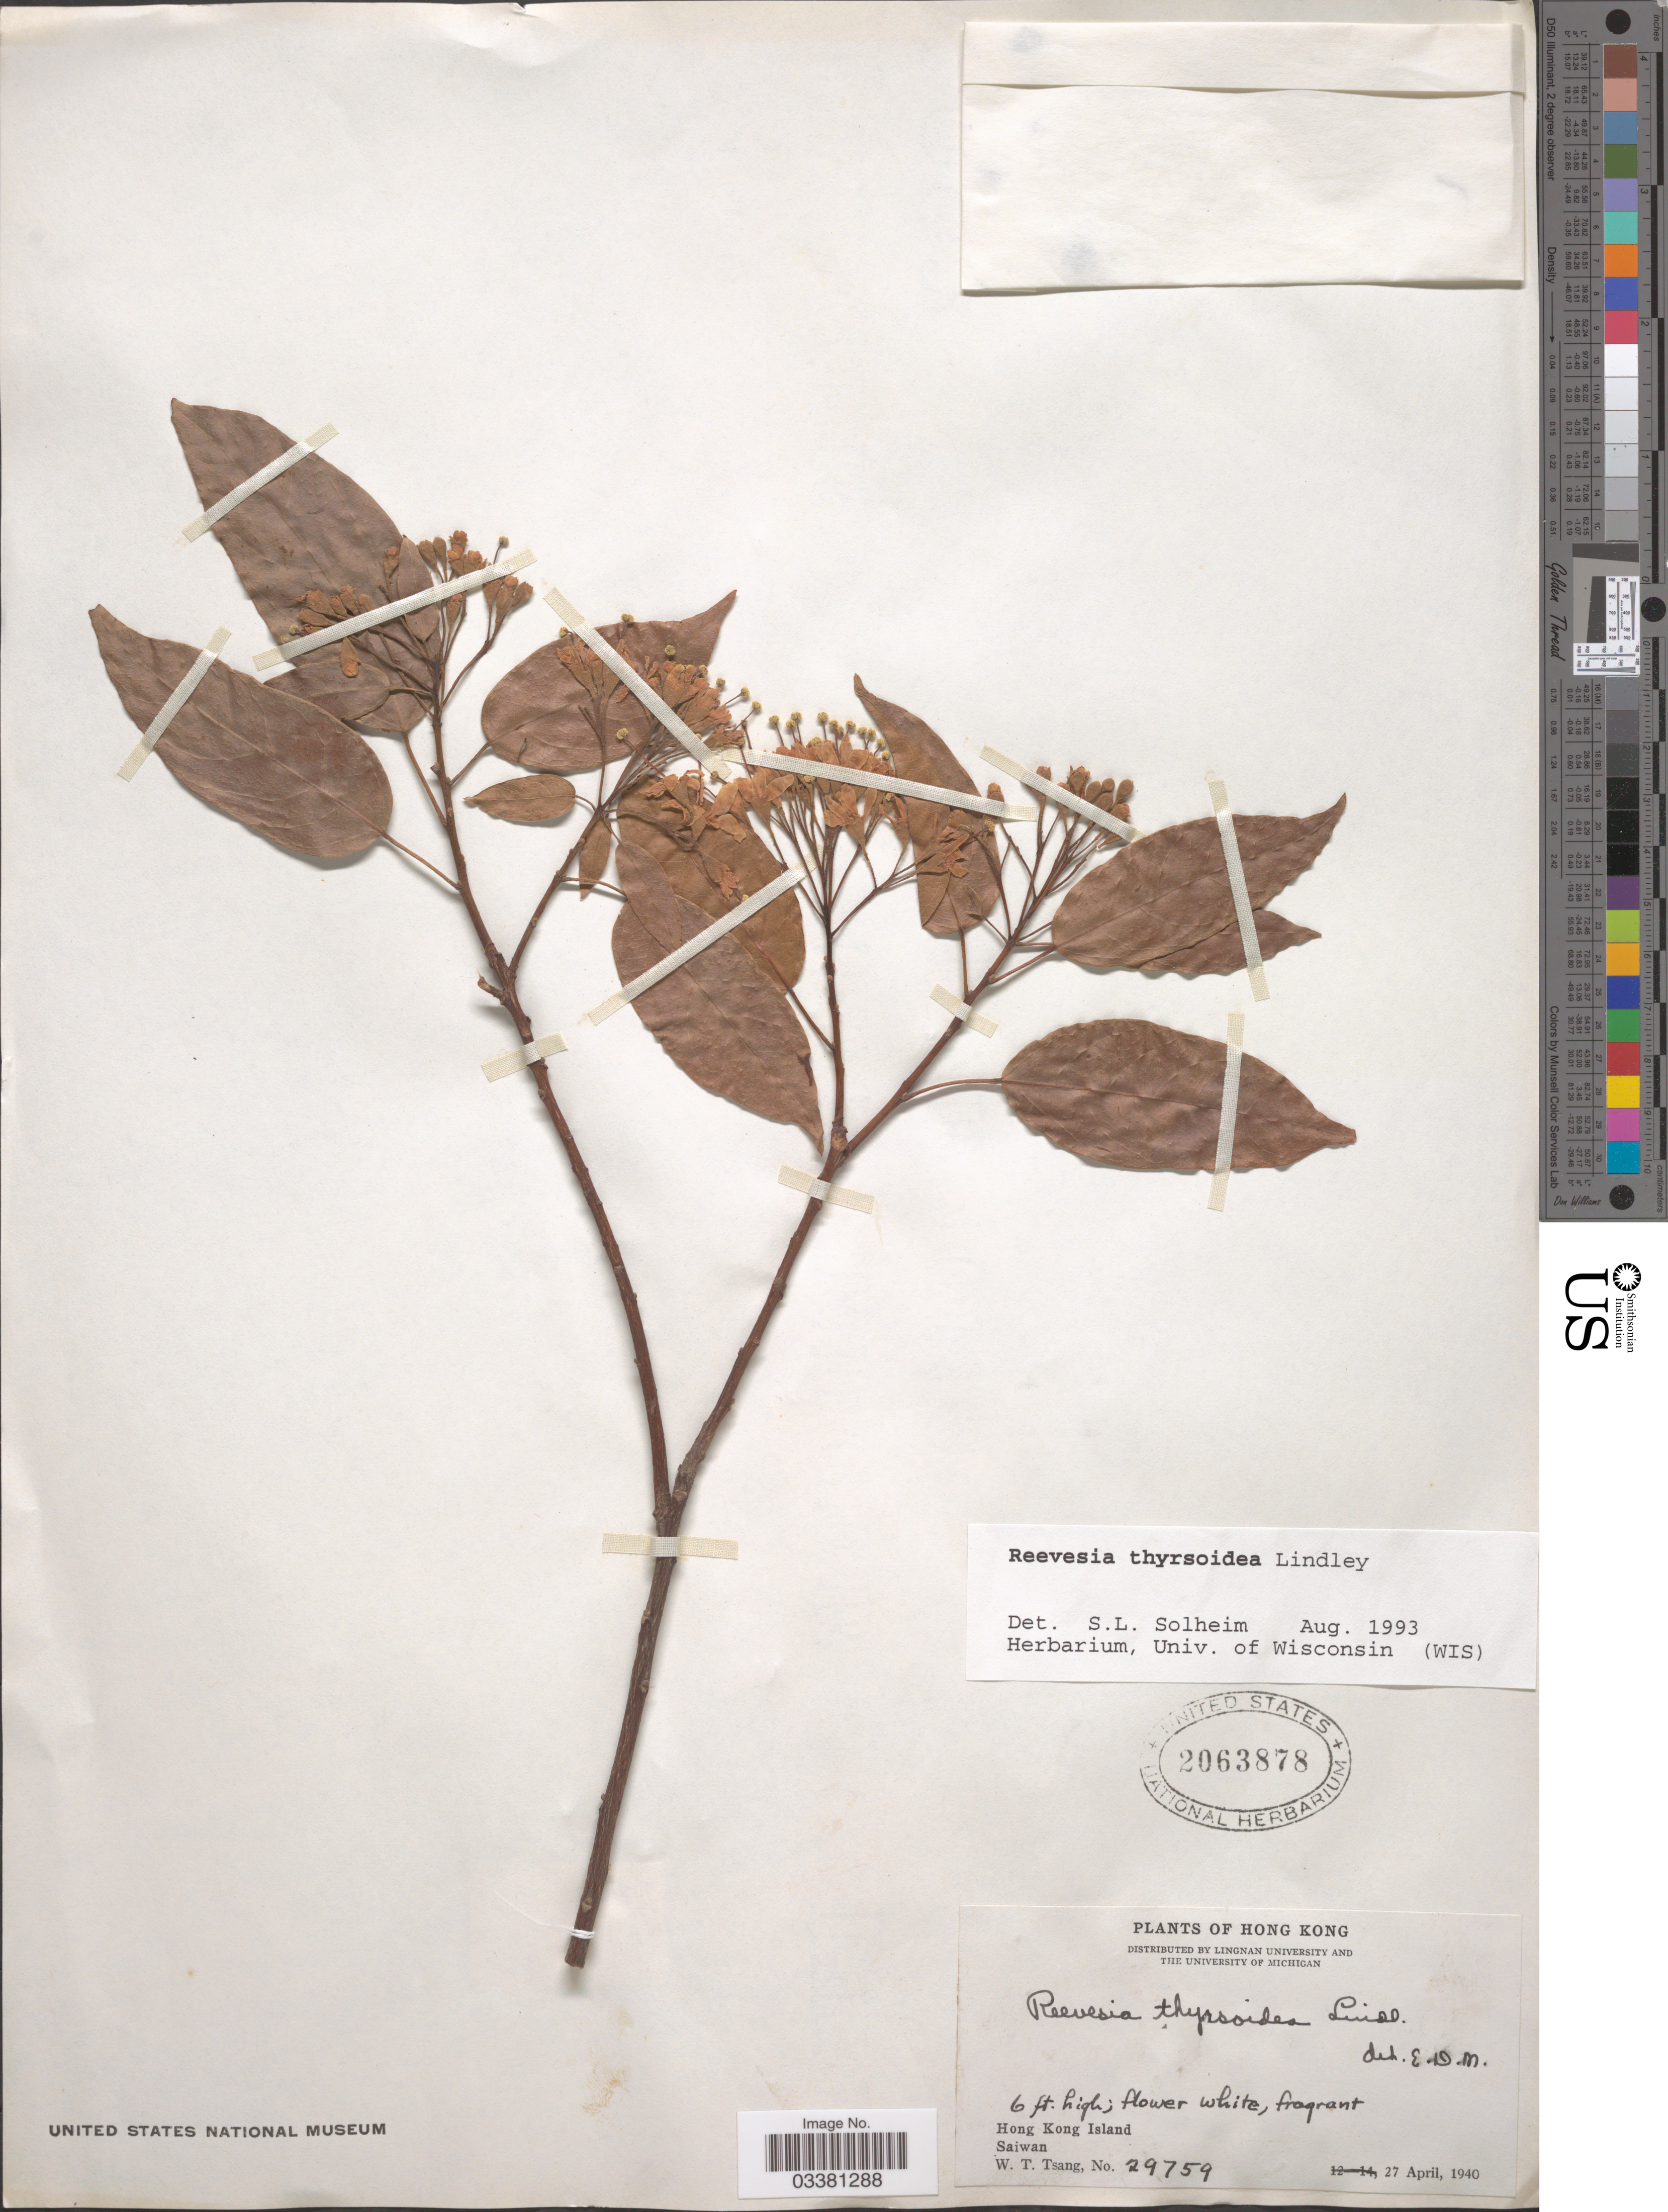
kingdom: Plantae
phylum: Tracheophyta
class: Magnoliopsida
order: Malvales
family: Malvaceae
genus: Reevesia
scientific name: Reevesia thyrsoidea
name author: Lindl.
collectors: W. T. Tsang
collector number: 29759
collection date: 1940-04-27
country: China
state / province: Hong Kong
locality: Hong Kong Island. Saiwan.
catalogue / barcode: US 2063878